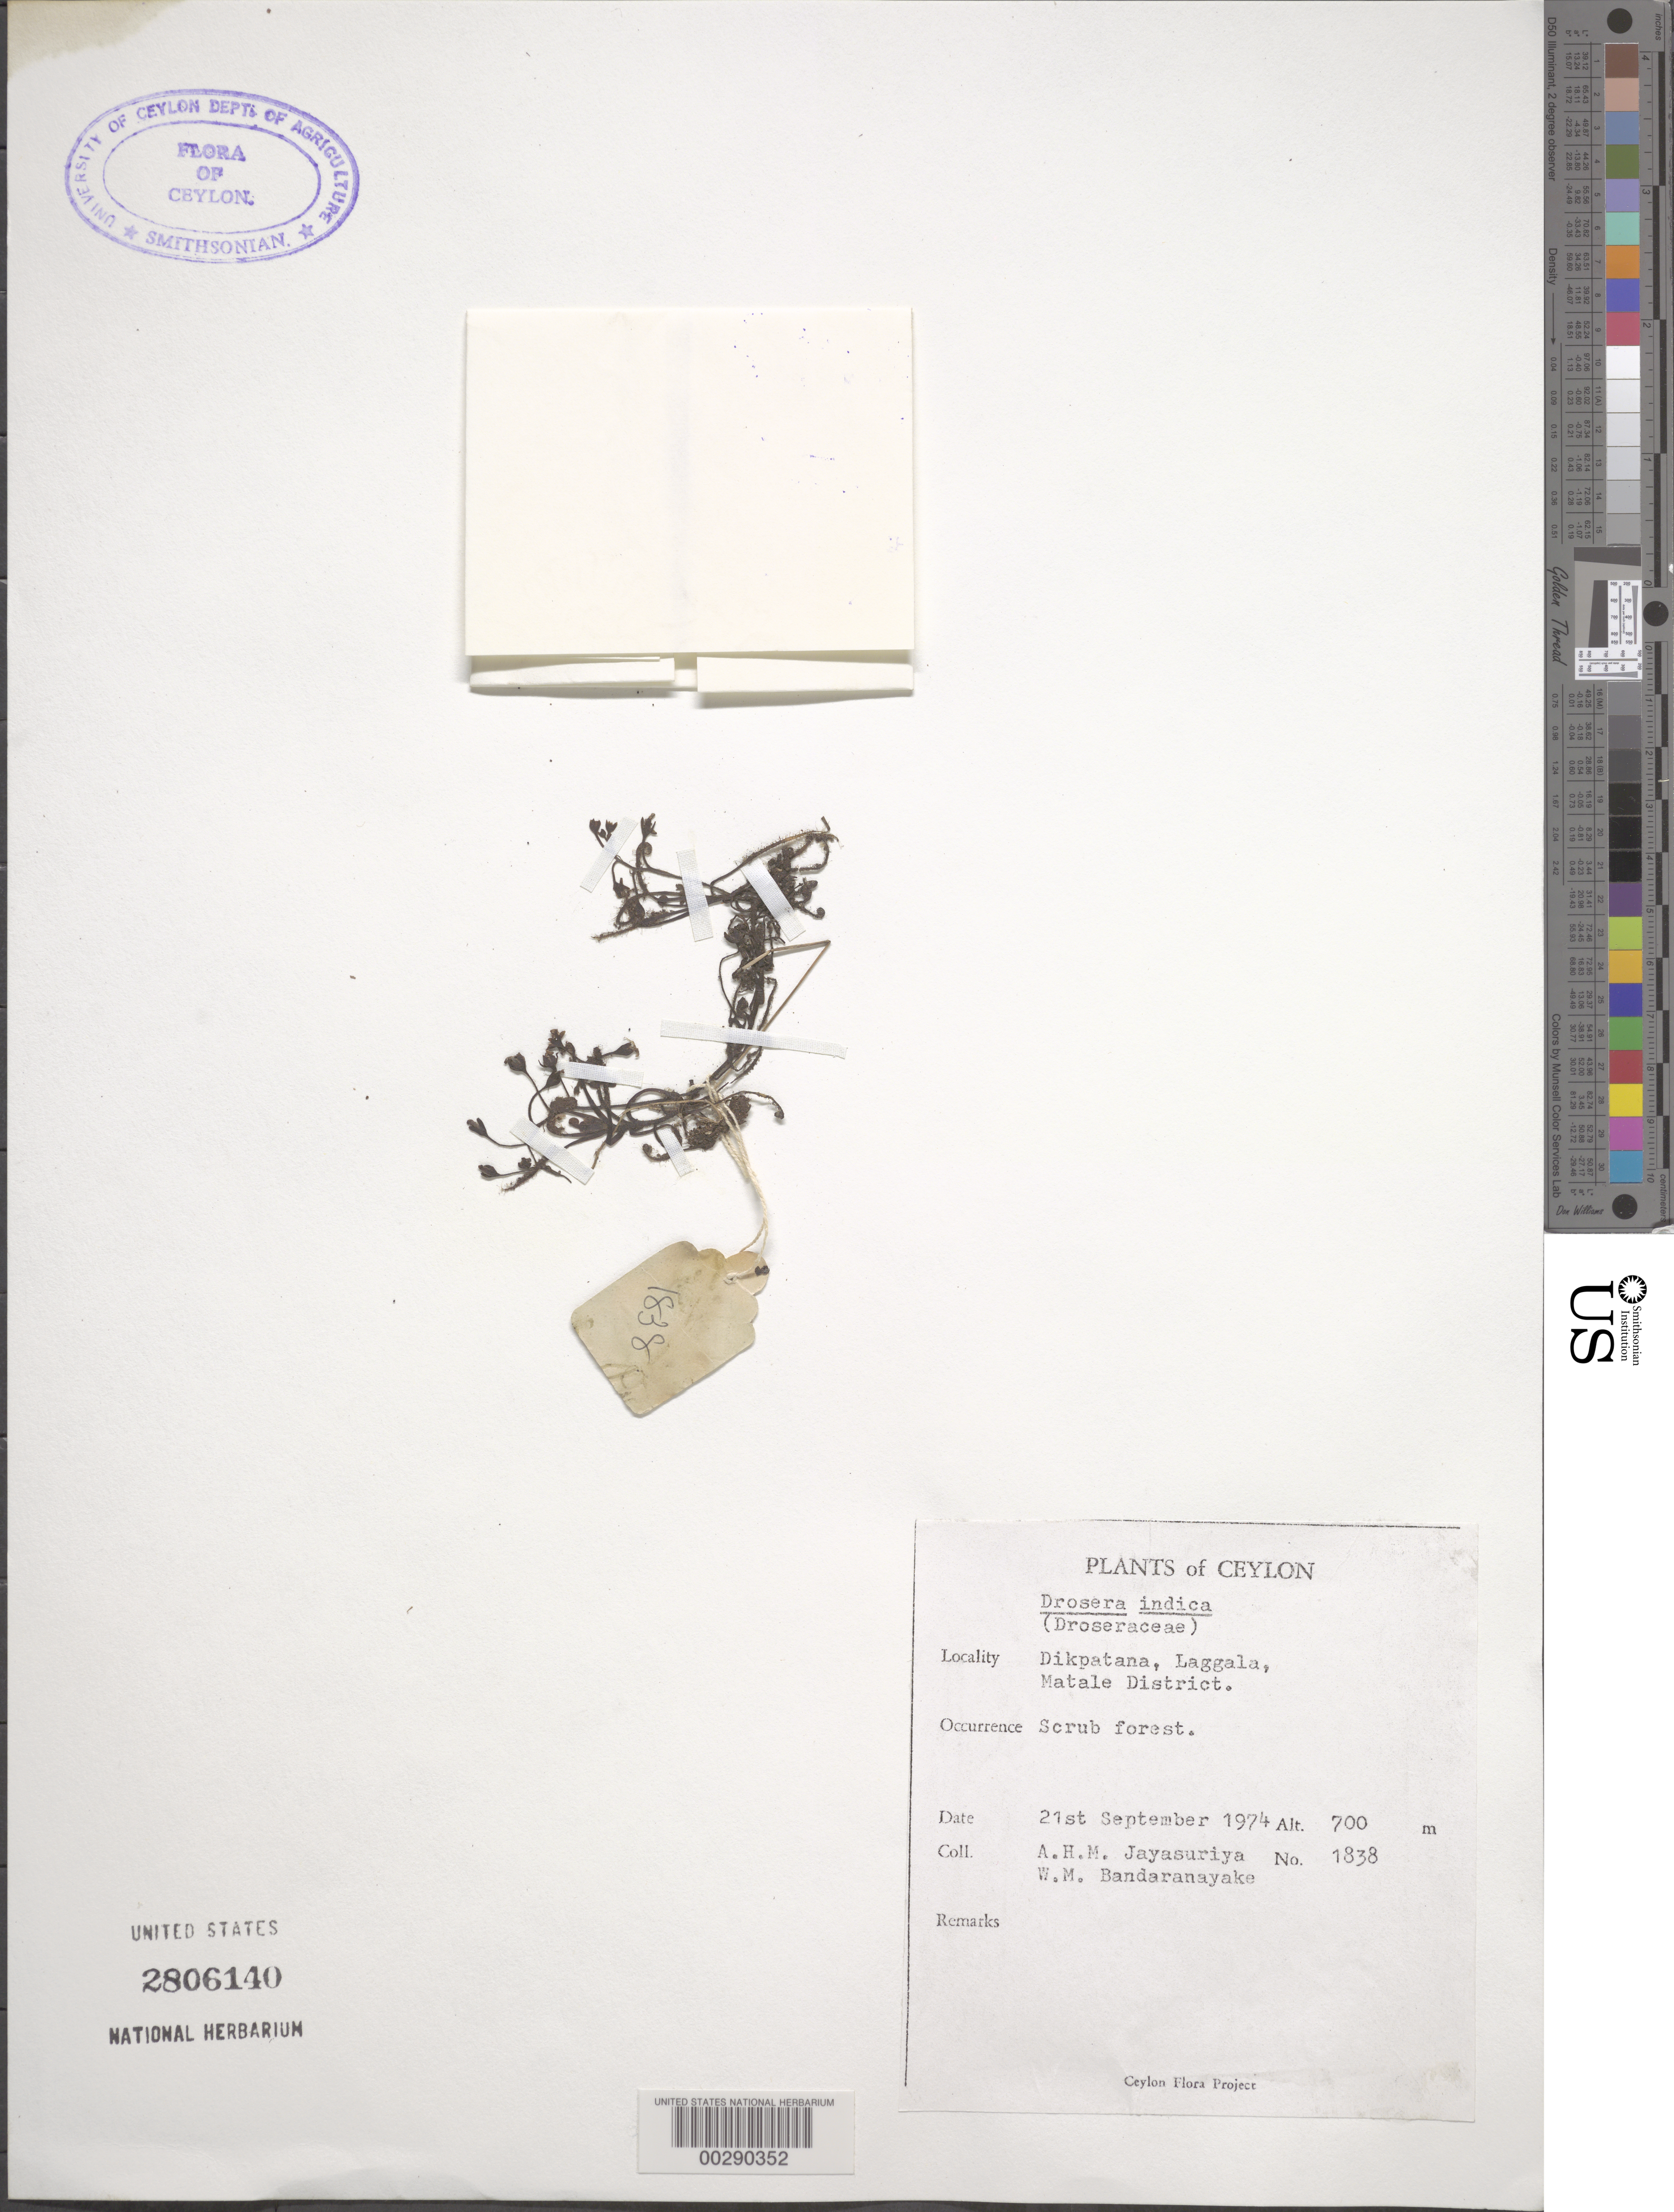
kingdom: Plantae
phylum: Tracheophyta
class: Magnoliopsida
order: Caryophyllales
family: Droseraceae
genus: Drosera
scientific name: Drosera indica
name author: L.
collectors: A. H. Jayasuriya & W. Bandaranayake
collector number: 1838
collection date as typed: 21 Sep 1974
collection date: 1974-09-21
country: Sri Lanka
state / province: Central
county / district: Matale Dist.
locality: Dikpatana, laggala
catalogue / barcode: US 2806140